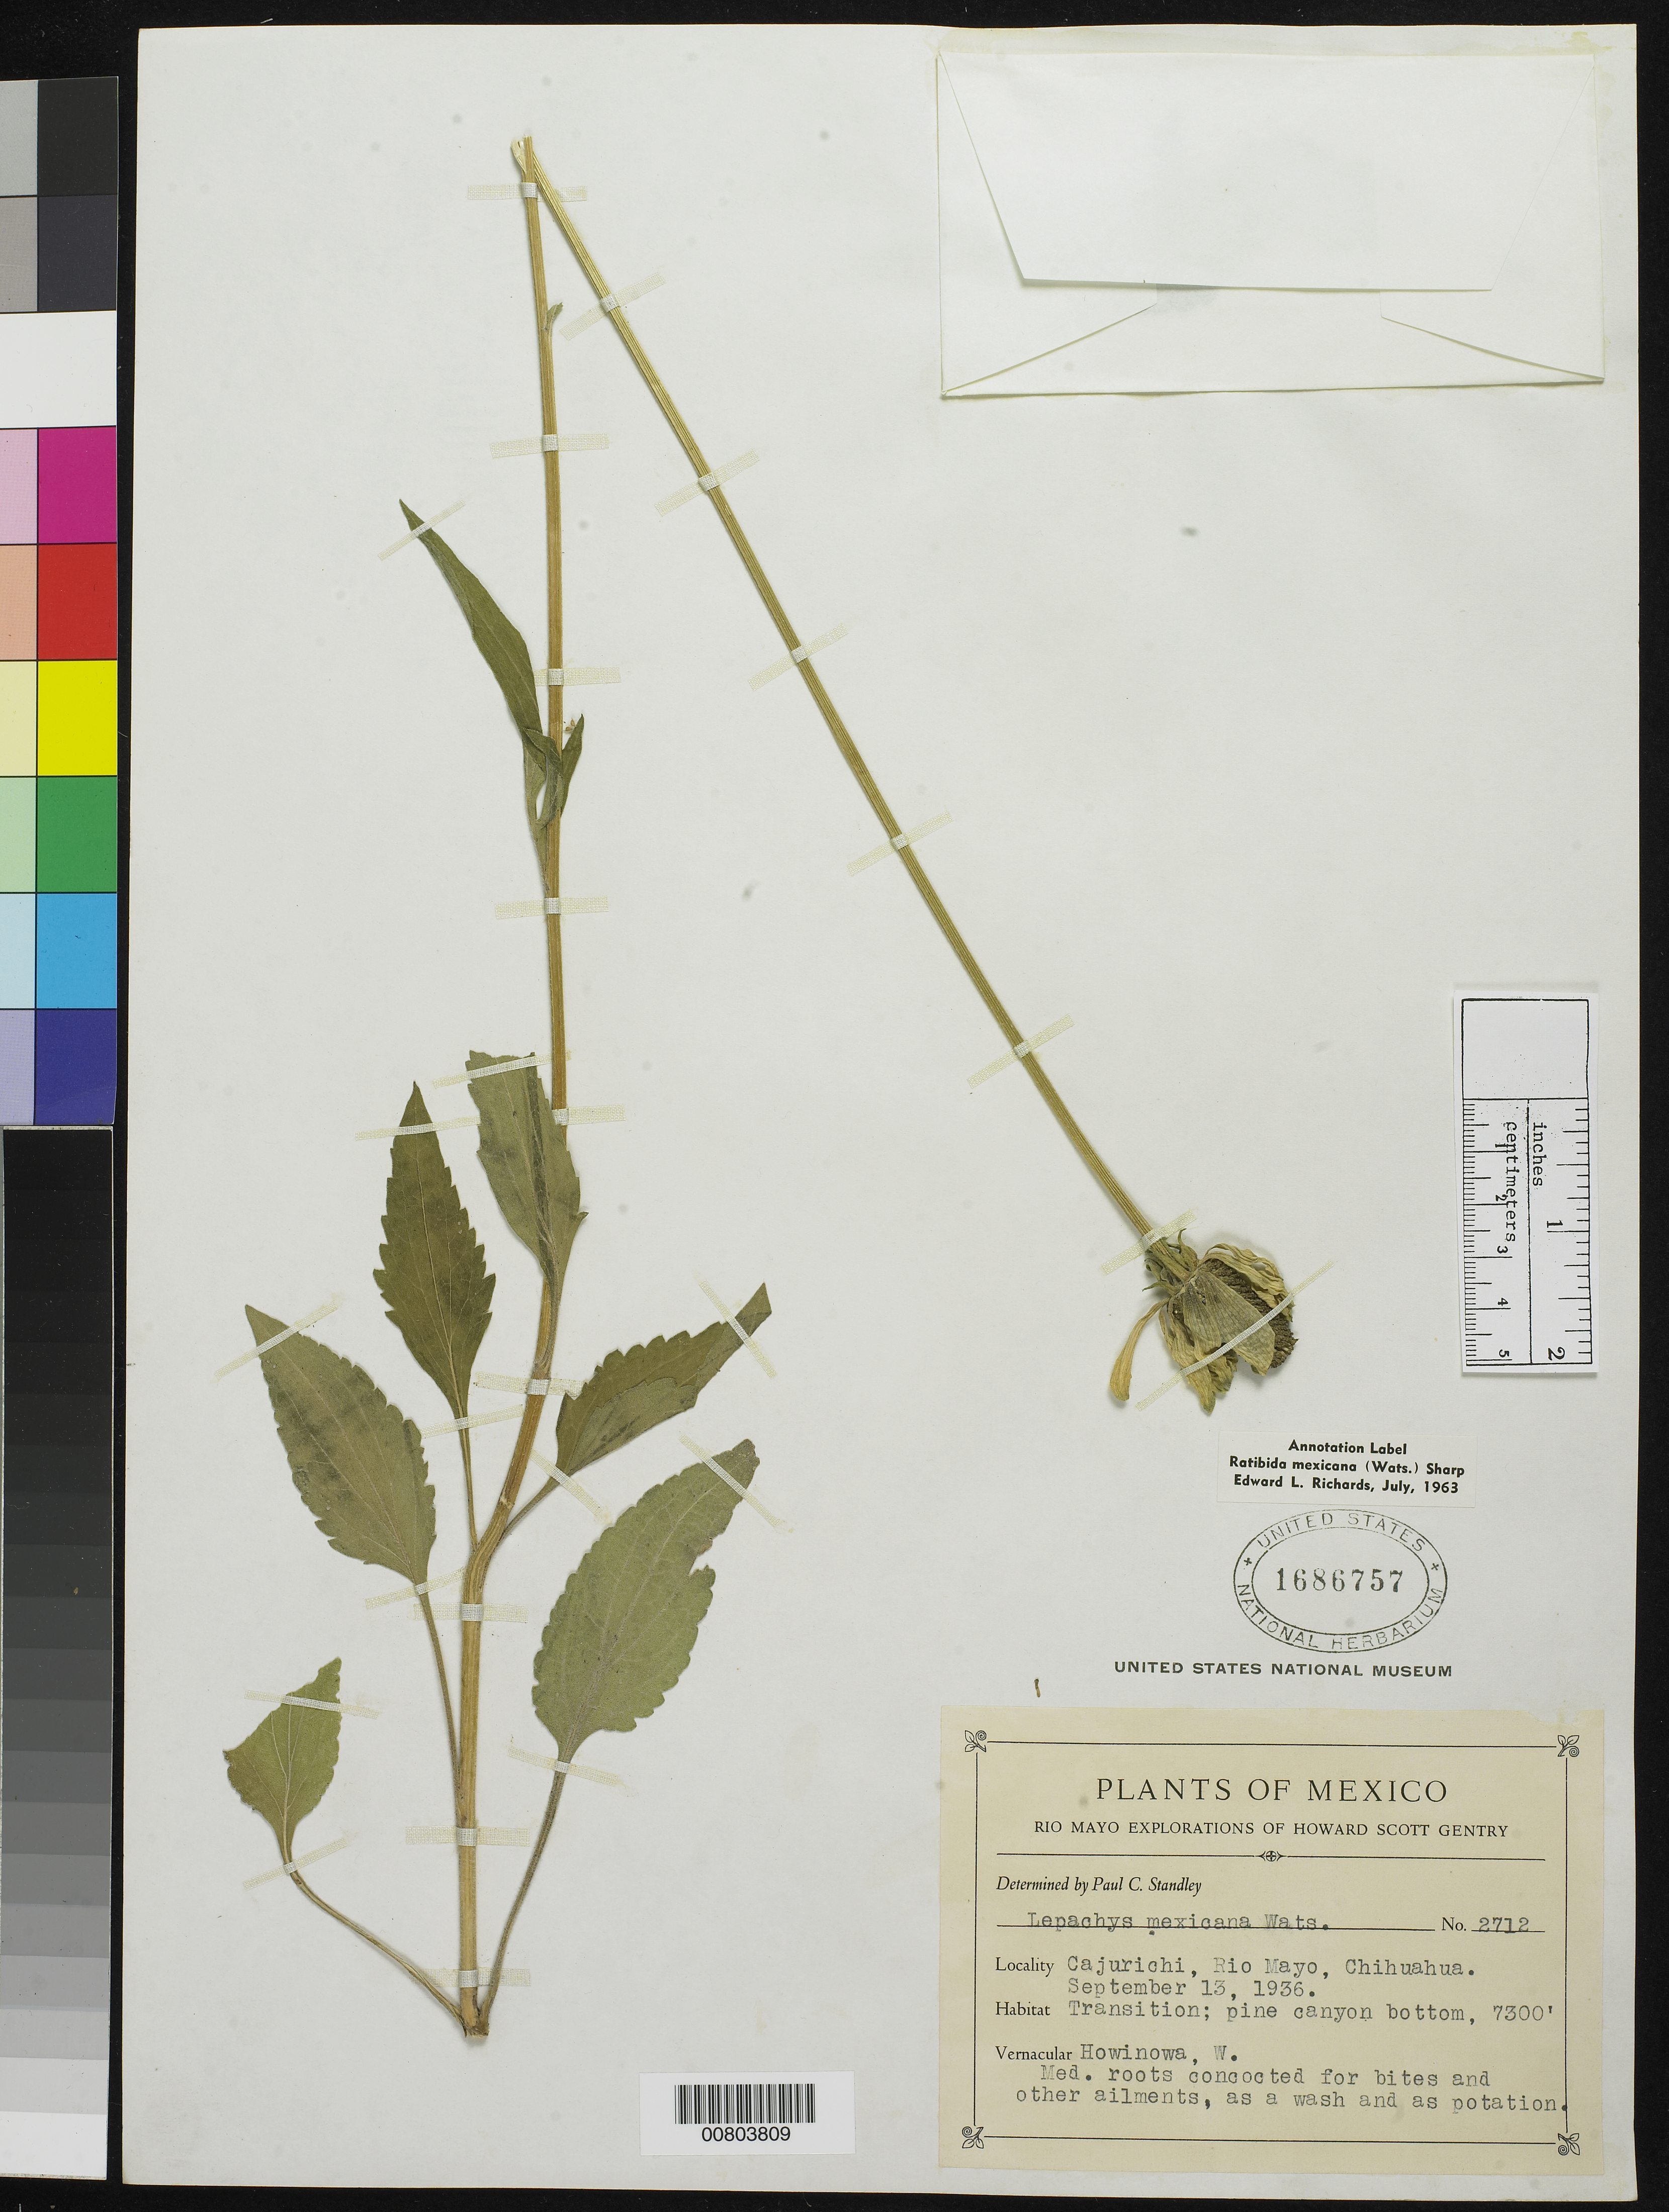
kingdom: Plantae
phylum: Tracheophyta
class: Magnoliopsida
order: Asterales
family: Asteraceae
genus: Ratibida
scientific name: Ratibida mexicana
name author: (S. Watson) W.M. Sharp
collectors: H. S. Gentry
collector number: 2712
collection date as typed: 13 Sep 1936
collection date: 1936-09-13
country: Mexico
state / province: Chihuahua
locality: Cajurichi, Rio Mayo, Chihuahua.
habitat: Transition; Pine canyon bottom.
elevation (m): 2225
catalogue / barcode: US 1686757